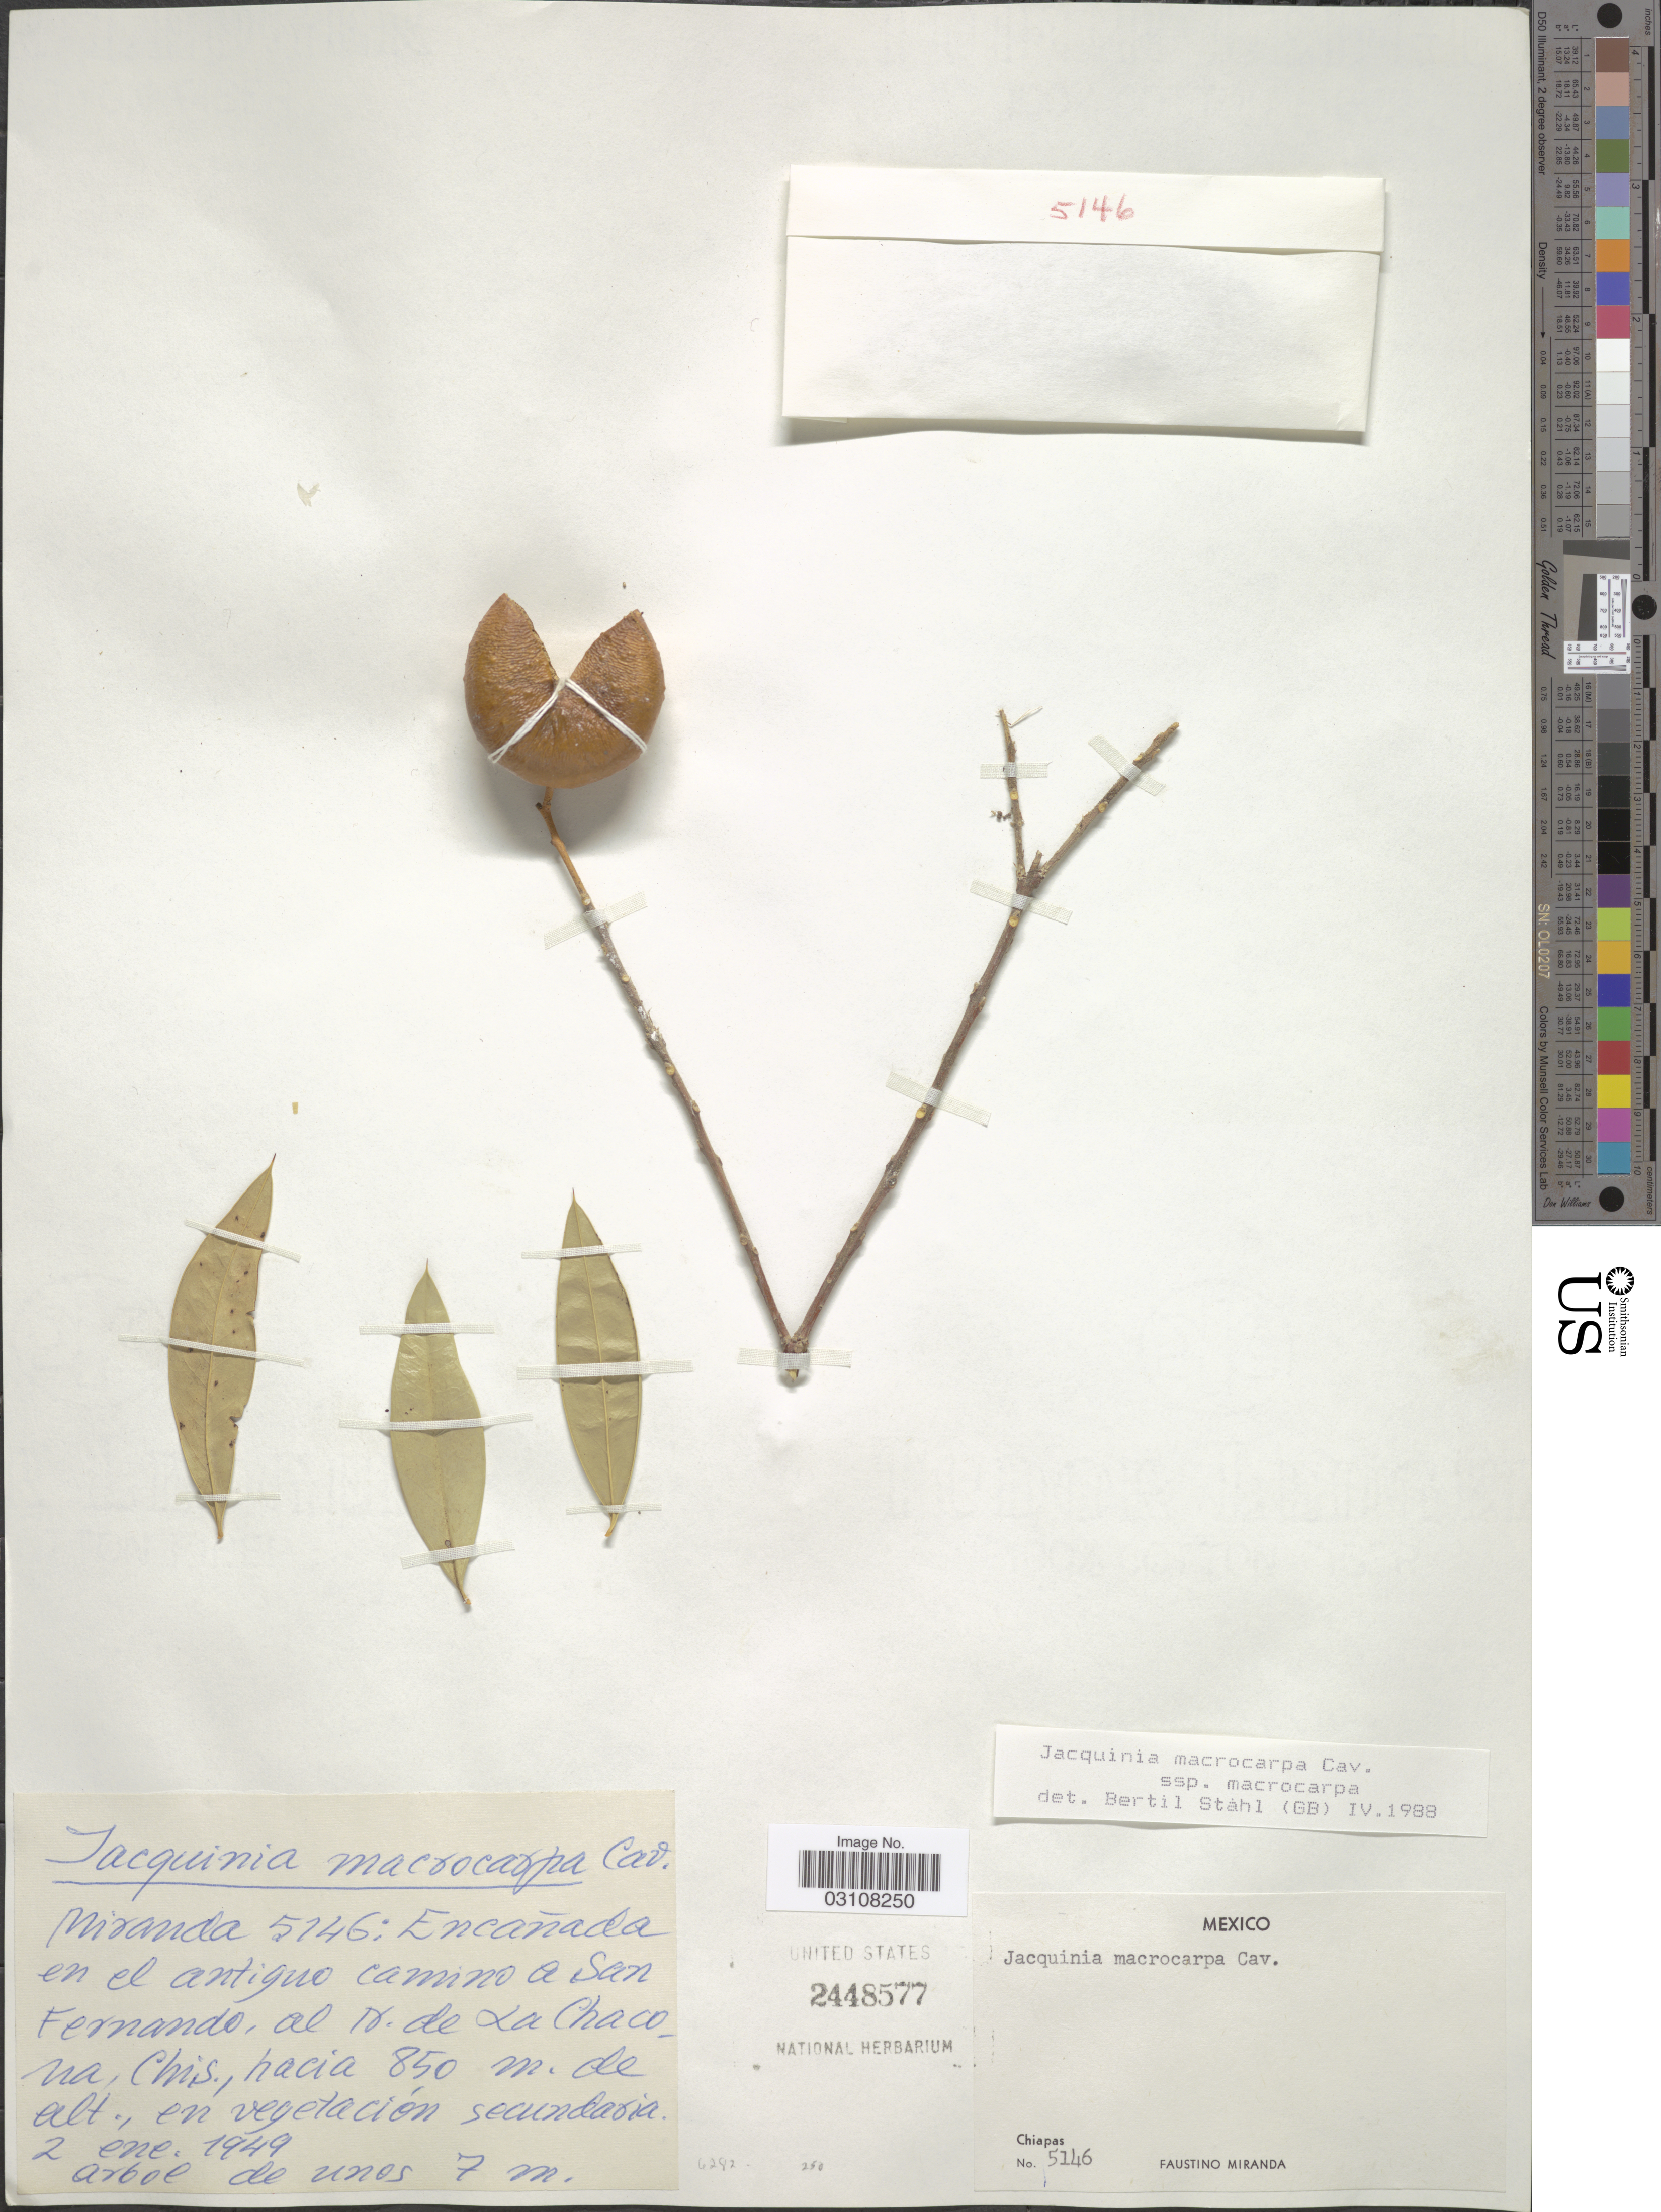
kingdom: Plantae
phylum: Tracheophyta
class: Magnoliopsida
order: Ericales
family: Primulaceae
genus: Jacquinia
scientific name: Jacquinia macrocarpa subsp. macrocarpa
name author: Cav.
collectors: F. Miranda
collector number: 5146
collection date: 1949-01-02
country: Mexico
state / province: Chiapas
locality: Encañada en el antigua camino a San Fernando, al N de La Chacona.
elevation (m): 850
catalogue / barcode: US 2448577